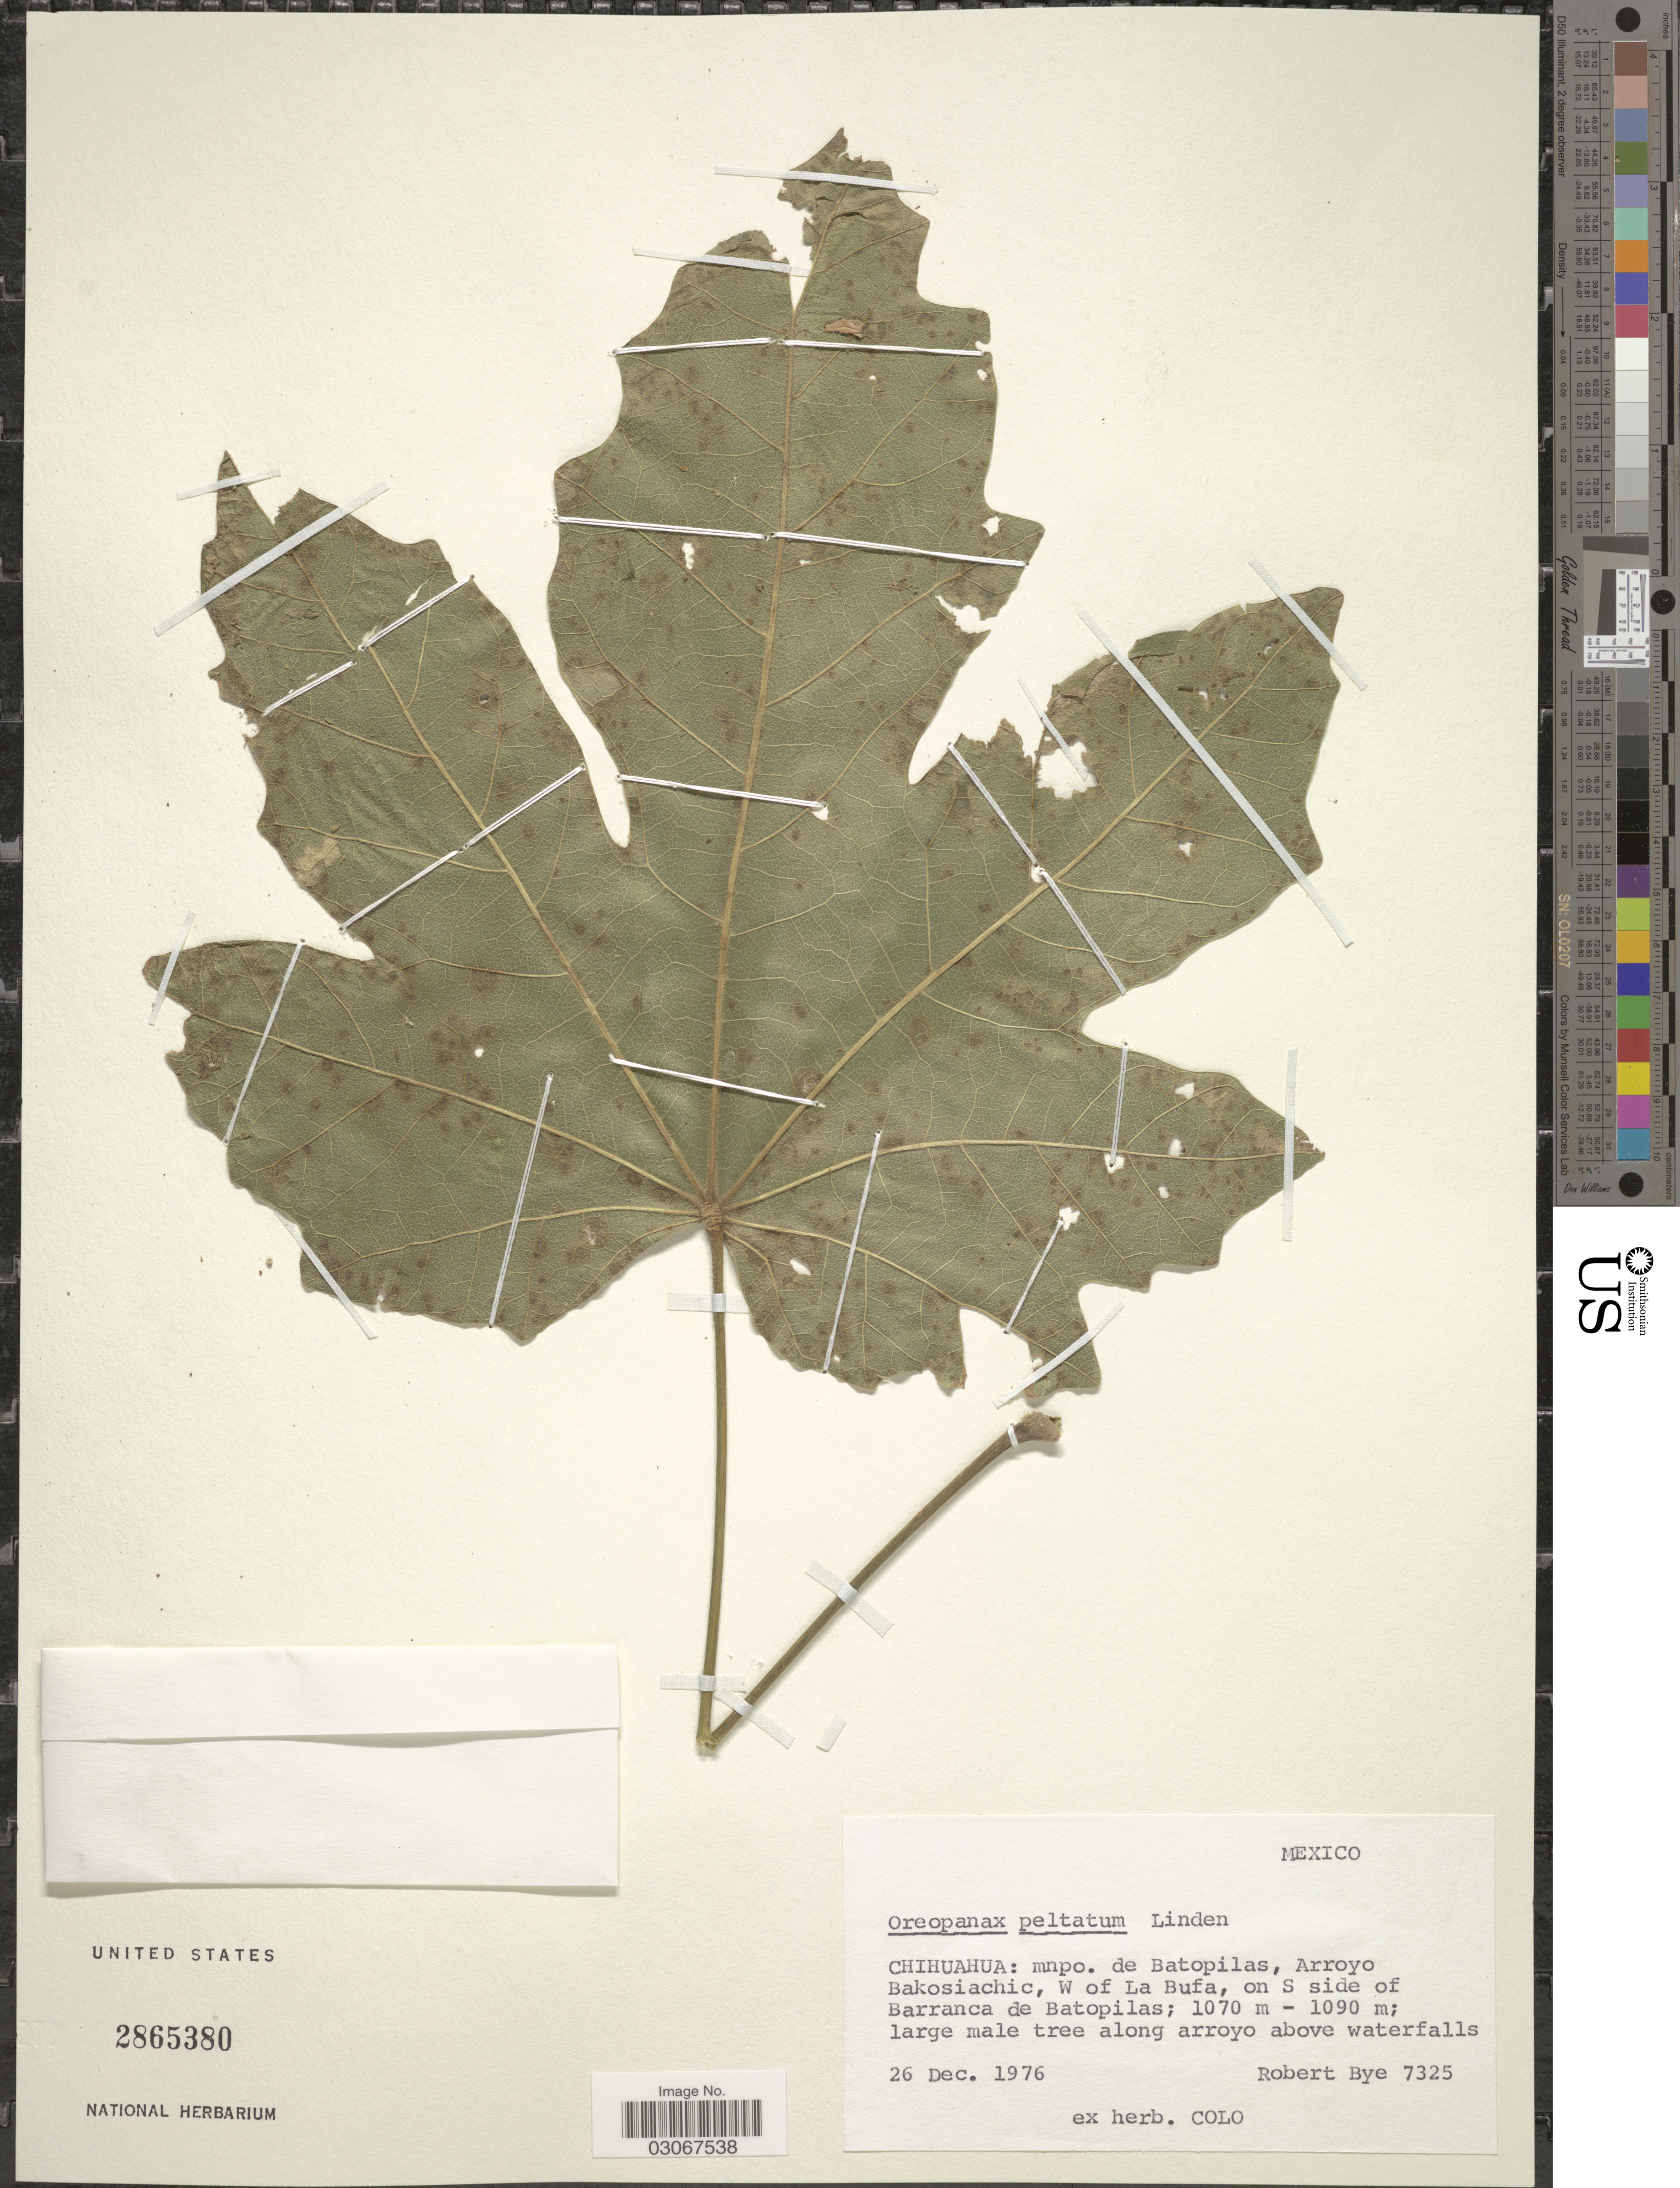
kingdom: Plantae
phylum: Tracheophyta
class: Magnoliopsida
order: Apiales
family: Araliaceae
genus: Oreopanax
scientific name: Oreopanax peltatus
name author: Linden ex Regel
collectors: R. A. Bye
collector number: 7325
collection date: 1976-12-26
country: Mexico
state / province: Chihuahua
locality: Mnpo. de Batopilas, Arroyo Bakosiachic, W of La Bufa, on S side of Barranca de Batopilas.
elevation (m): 1070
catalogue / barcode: US 2865380